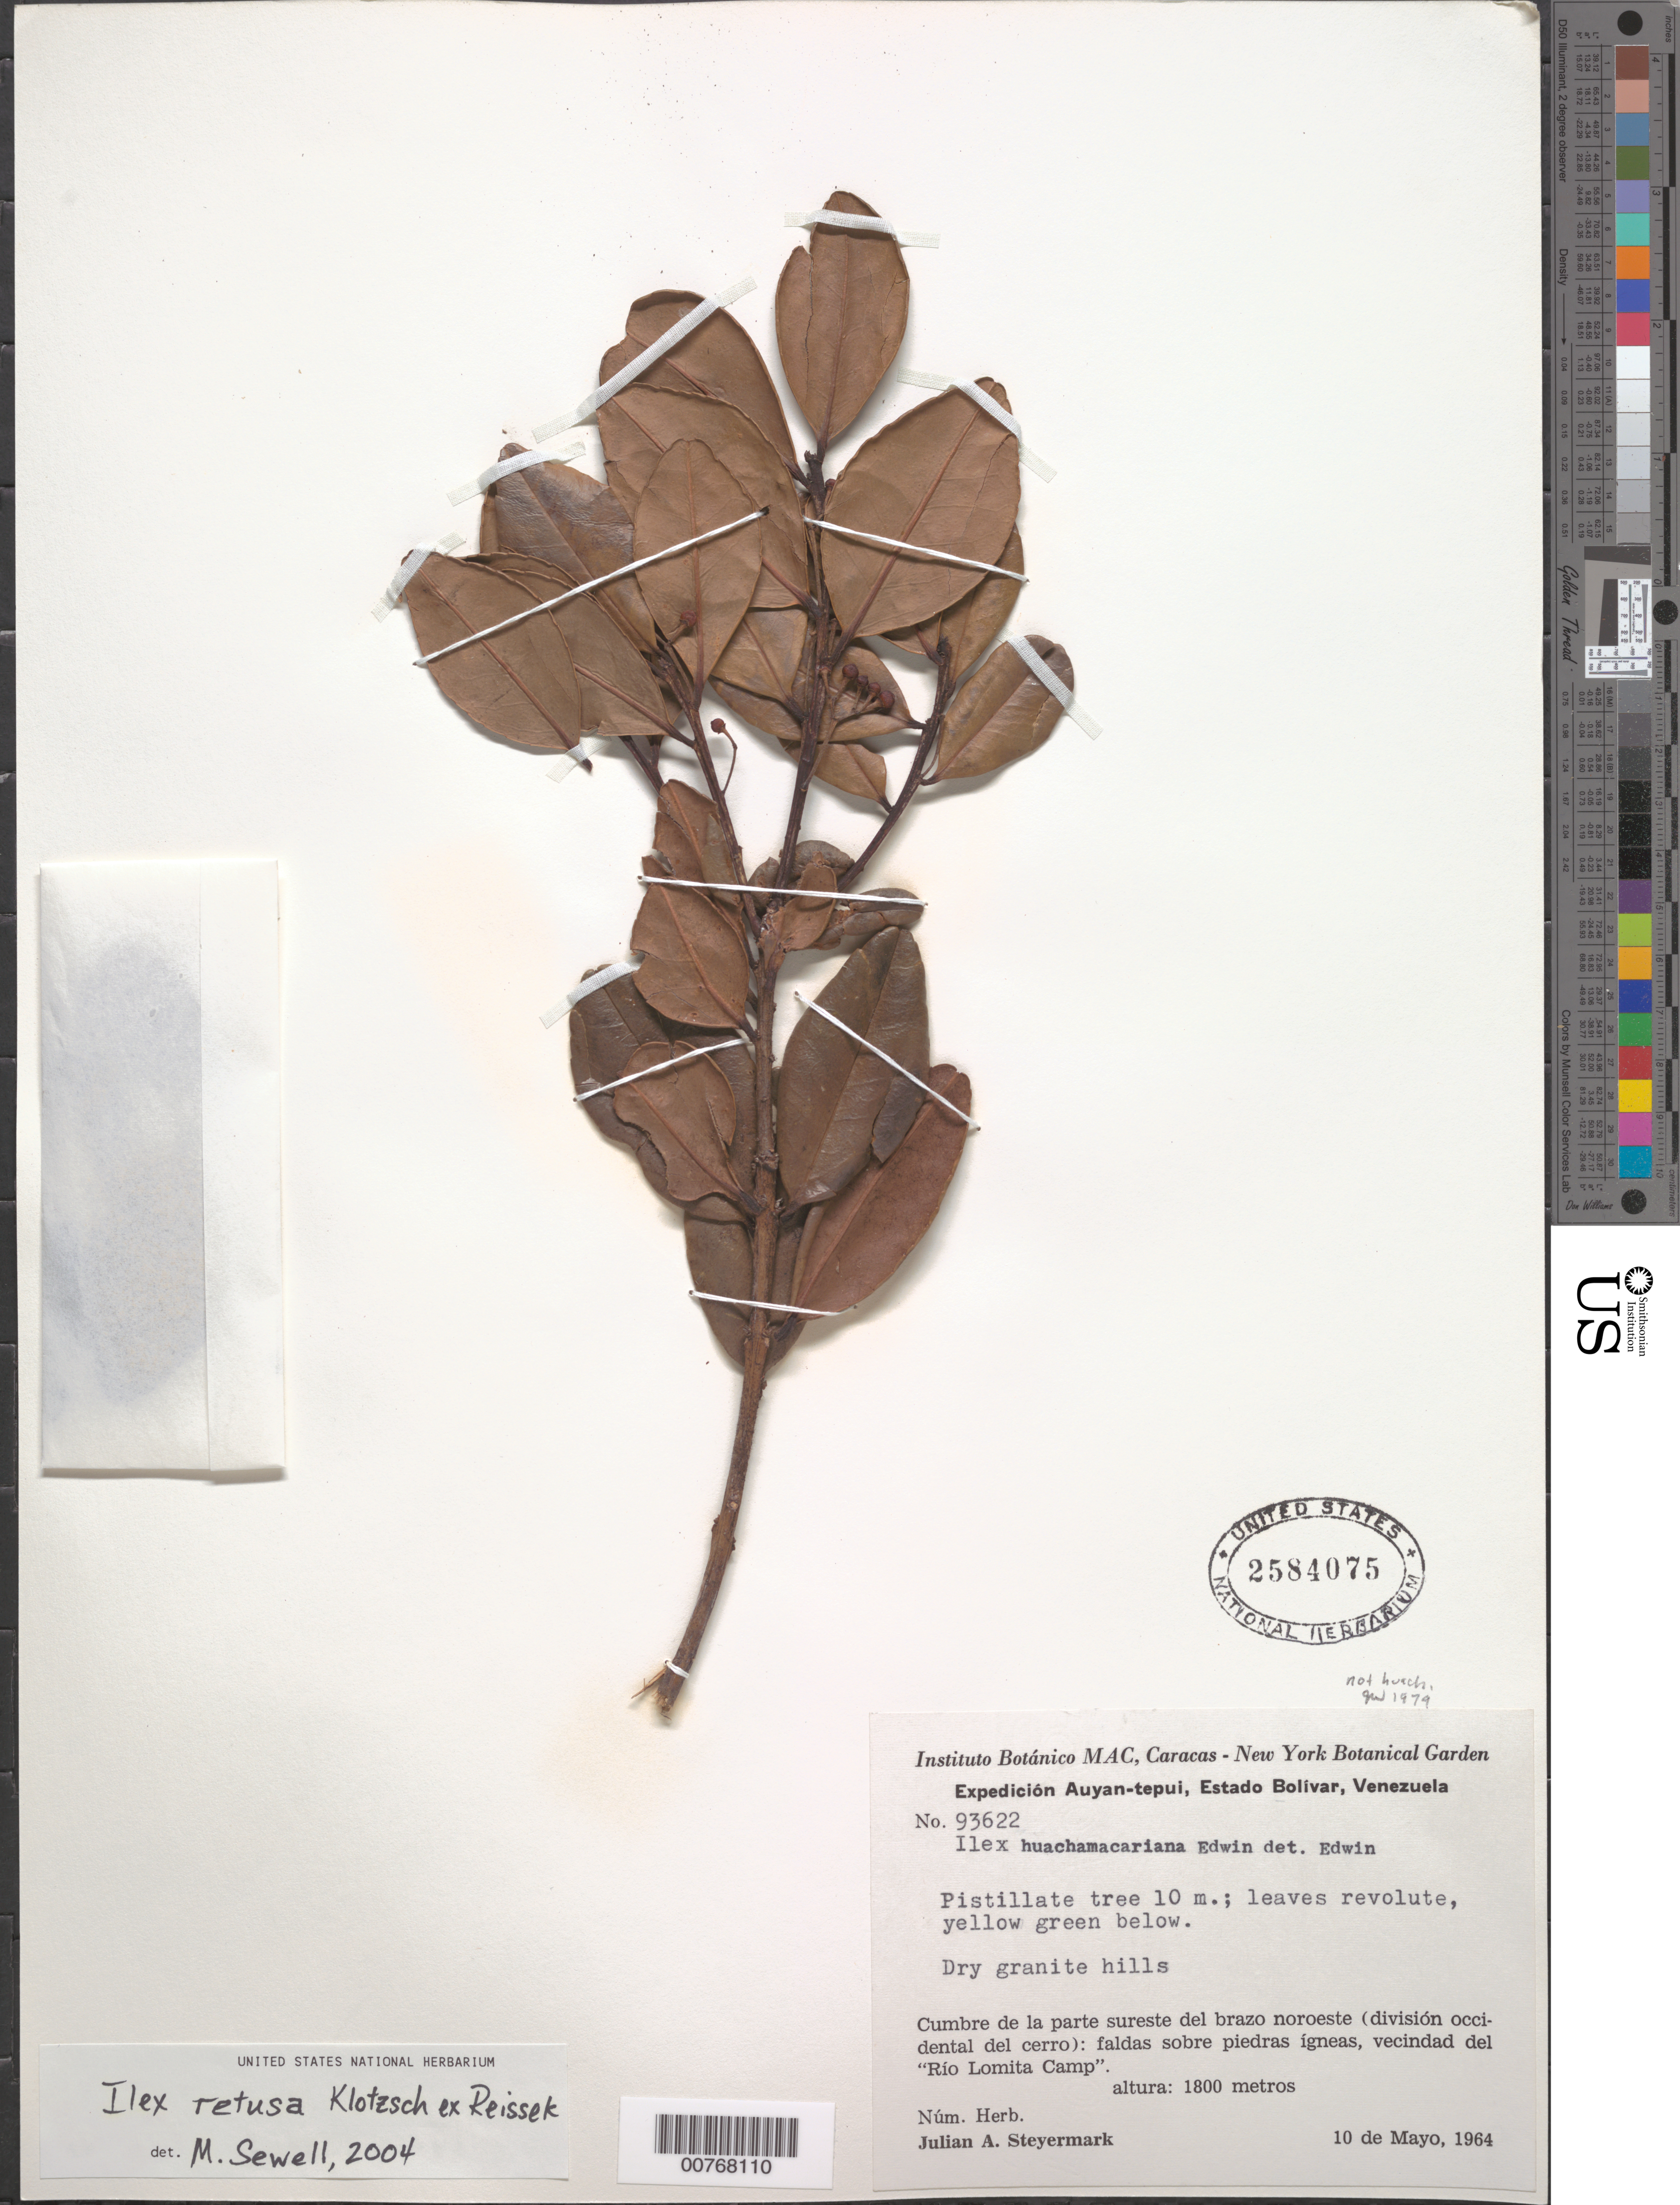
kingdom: Plantae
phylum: Tracheophyta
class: Magnoliopsida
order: Aquifoliales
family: Aquifoliaceae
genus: Ilex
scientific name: Ilex retusa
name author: Klotzsch ex Reissek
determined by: Sewell, M.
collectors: J. Steyermark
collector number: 93622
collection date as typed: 10-May-64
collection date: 1964-05-10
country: Venezuela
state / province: Bolívar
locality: Auyan-tepuí, vicinity of Río Lomita Camp; southeastern part of summit, northeast arm of Río Lomita (western division of hill): slopes on igneous rock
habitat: Dry granite hills; slopes on igneous rock (faldas sobre piedras igneas)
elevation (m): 1800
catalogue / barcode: US 2584075